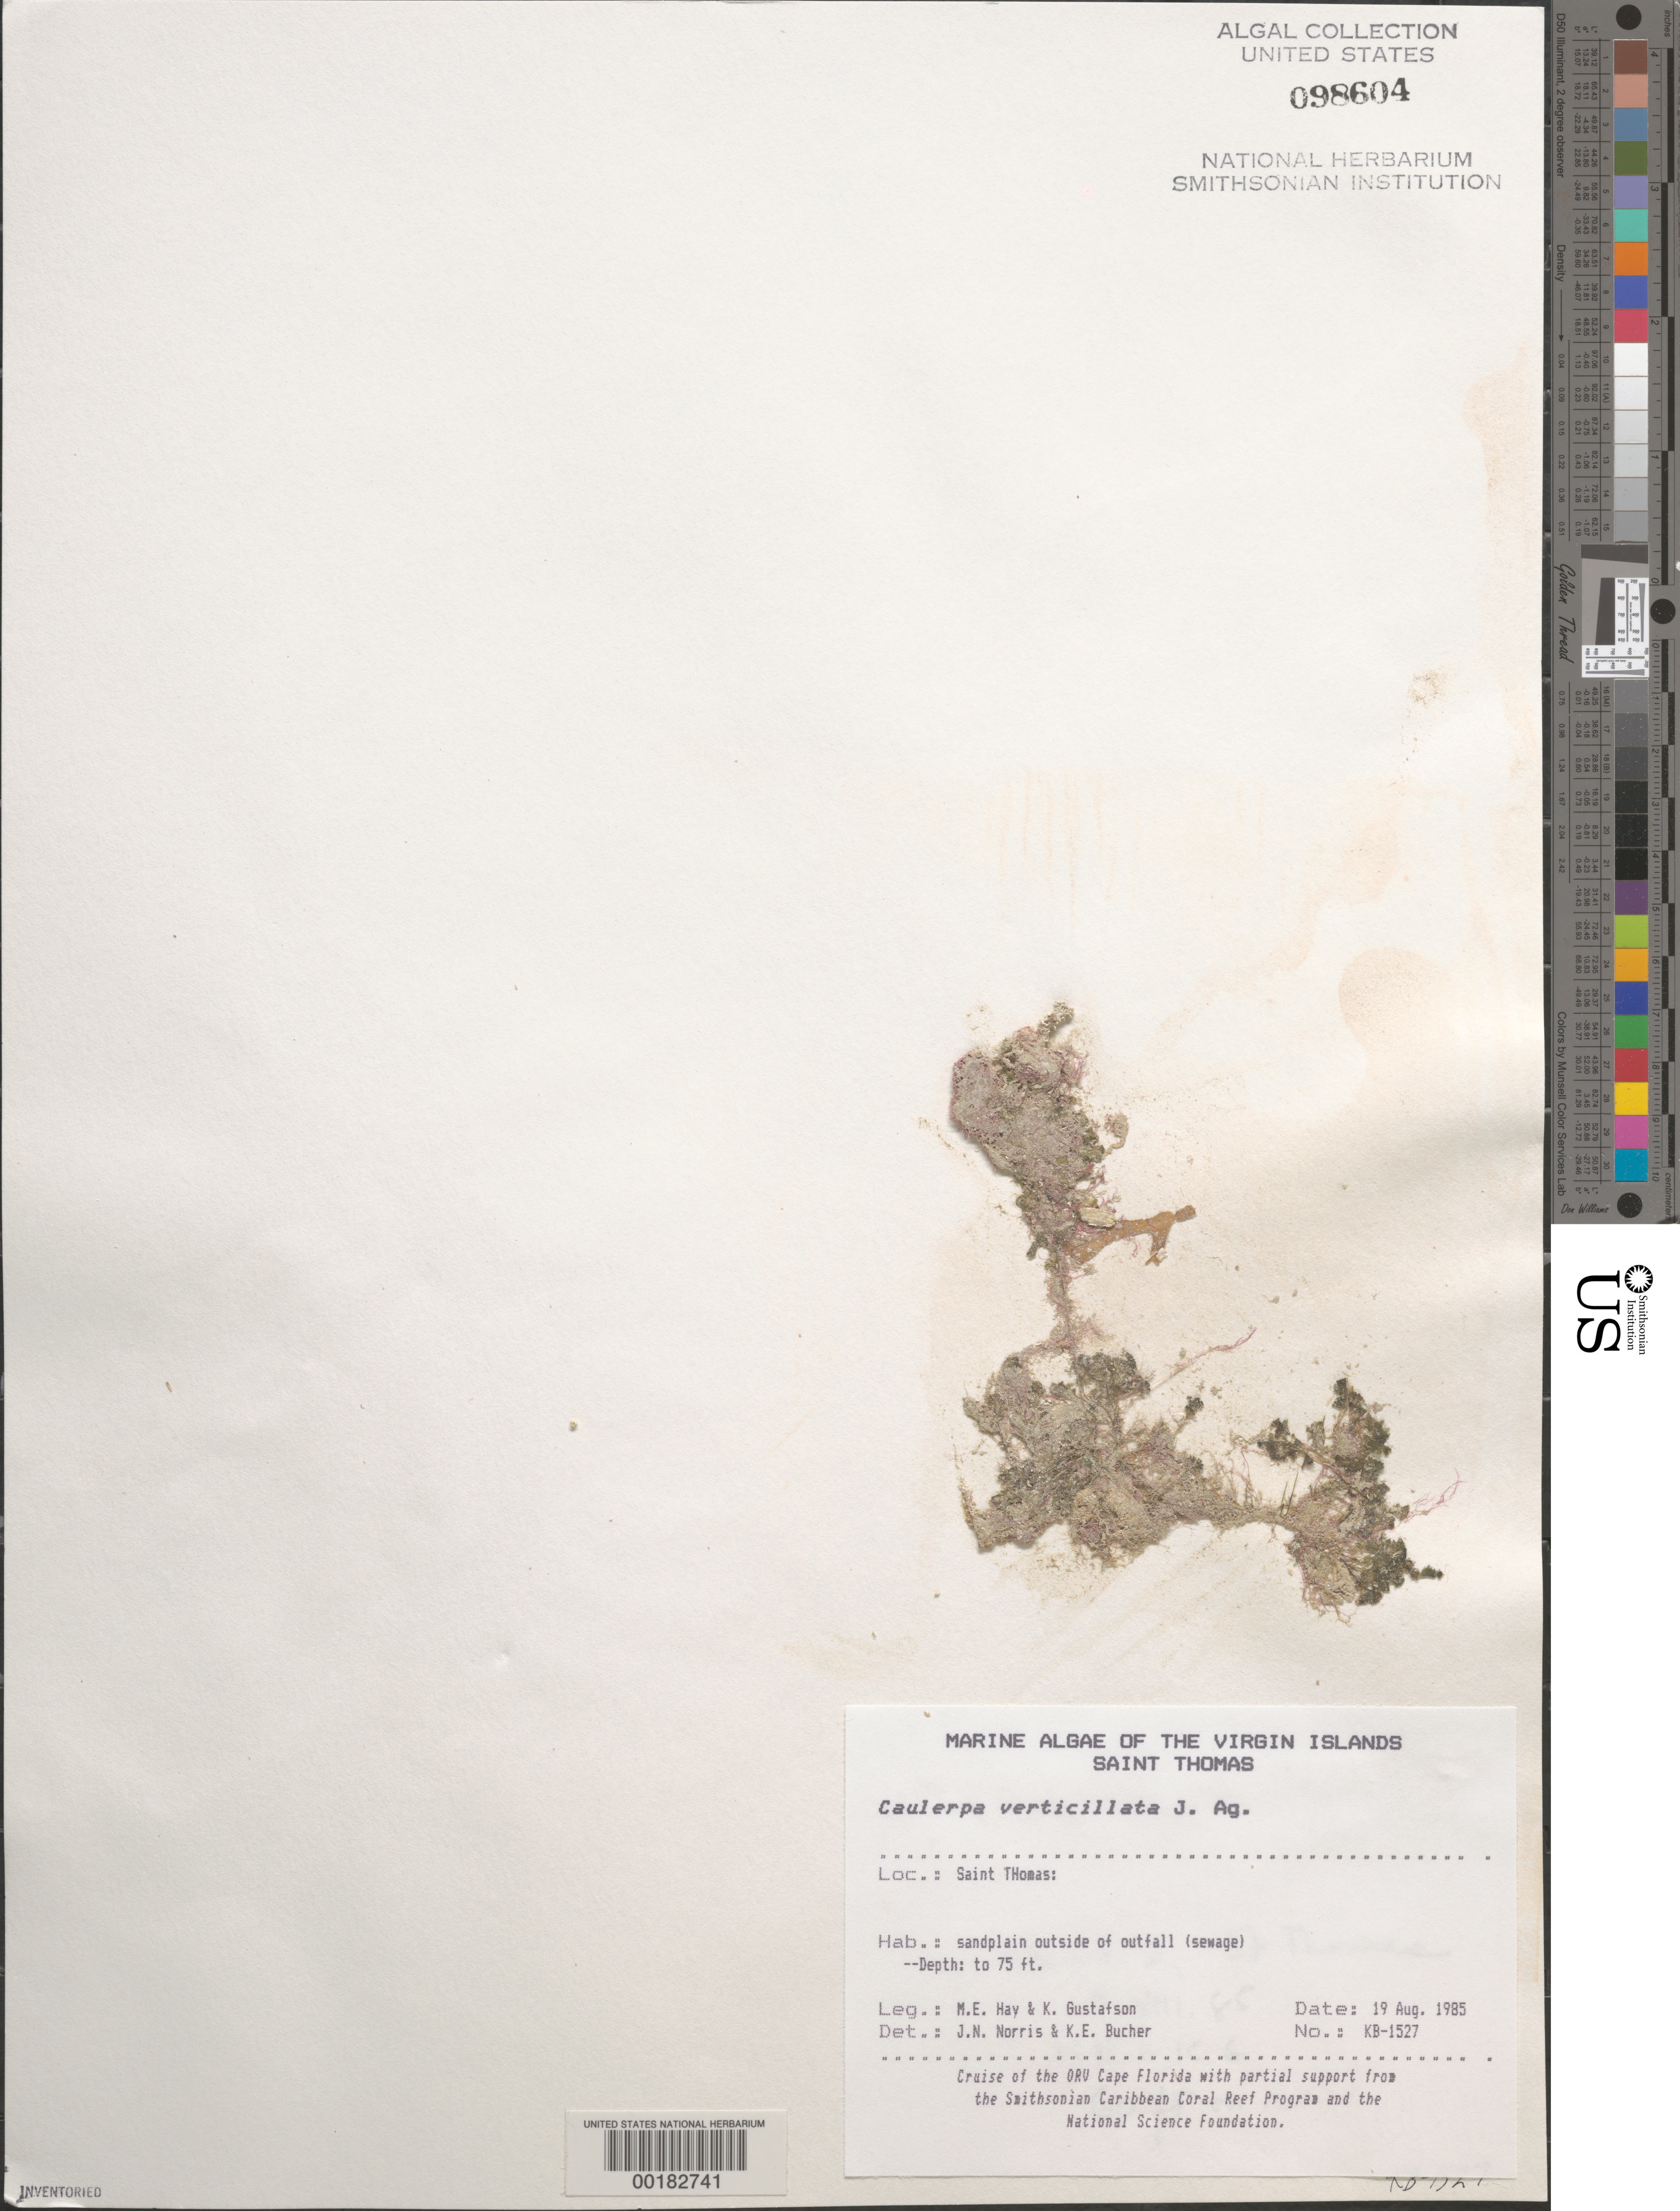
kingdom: Plantae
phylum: Chlorophyta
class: Ulvophyceae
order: Bryopsidales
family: Caulerpaceae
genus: Caulerpa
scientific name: Caulerpa verticillata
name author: J. Agardh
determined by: Norris, J. N.; Bucher, K. E.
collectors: M. E. Hay & K. Gustafson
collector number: KB-1527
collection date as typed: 19 Aug 1985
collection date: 1985-08-19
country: U.S. Virgin Islands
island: St. Thomas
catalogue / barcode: US 98604